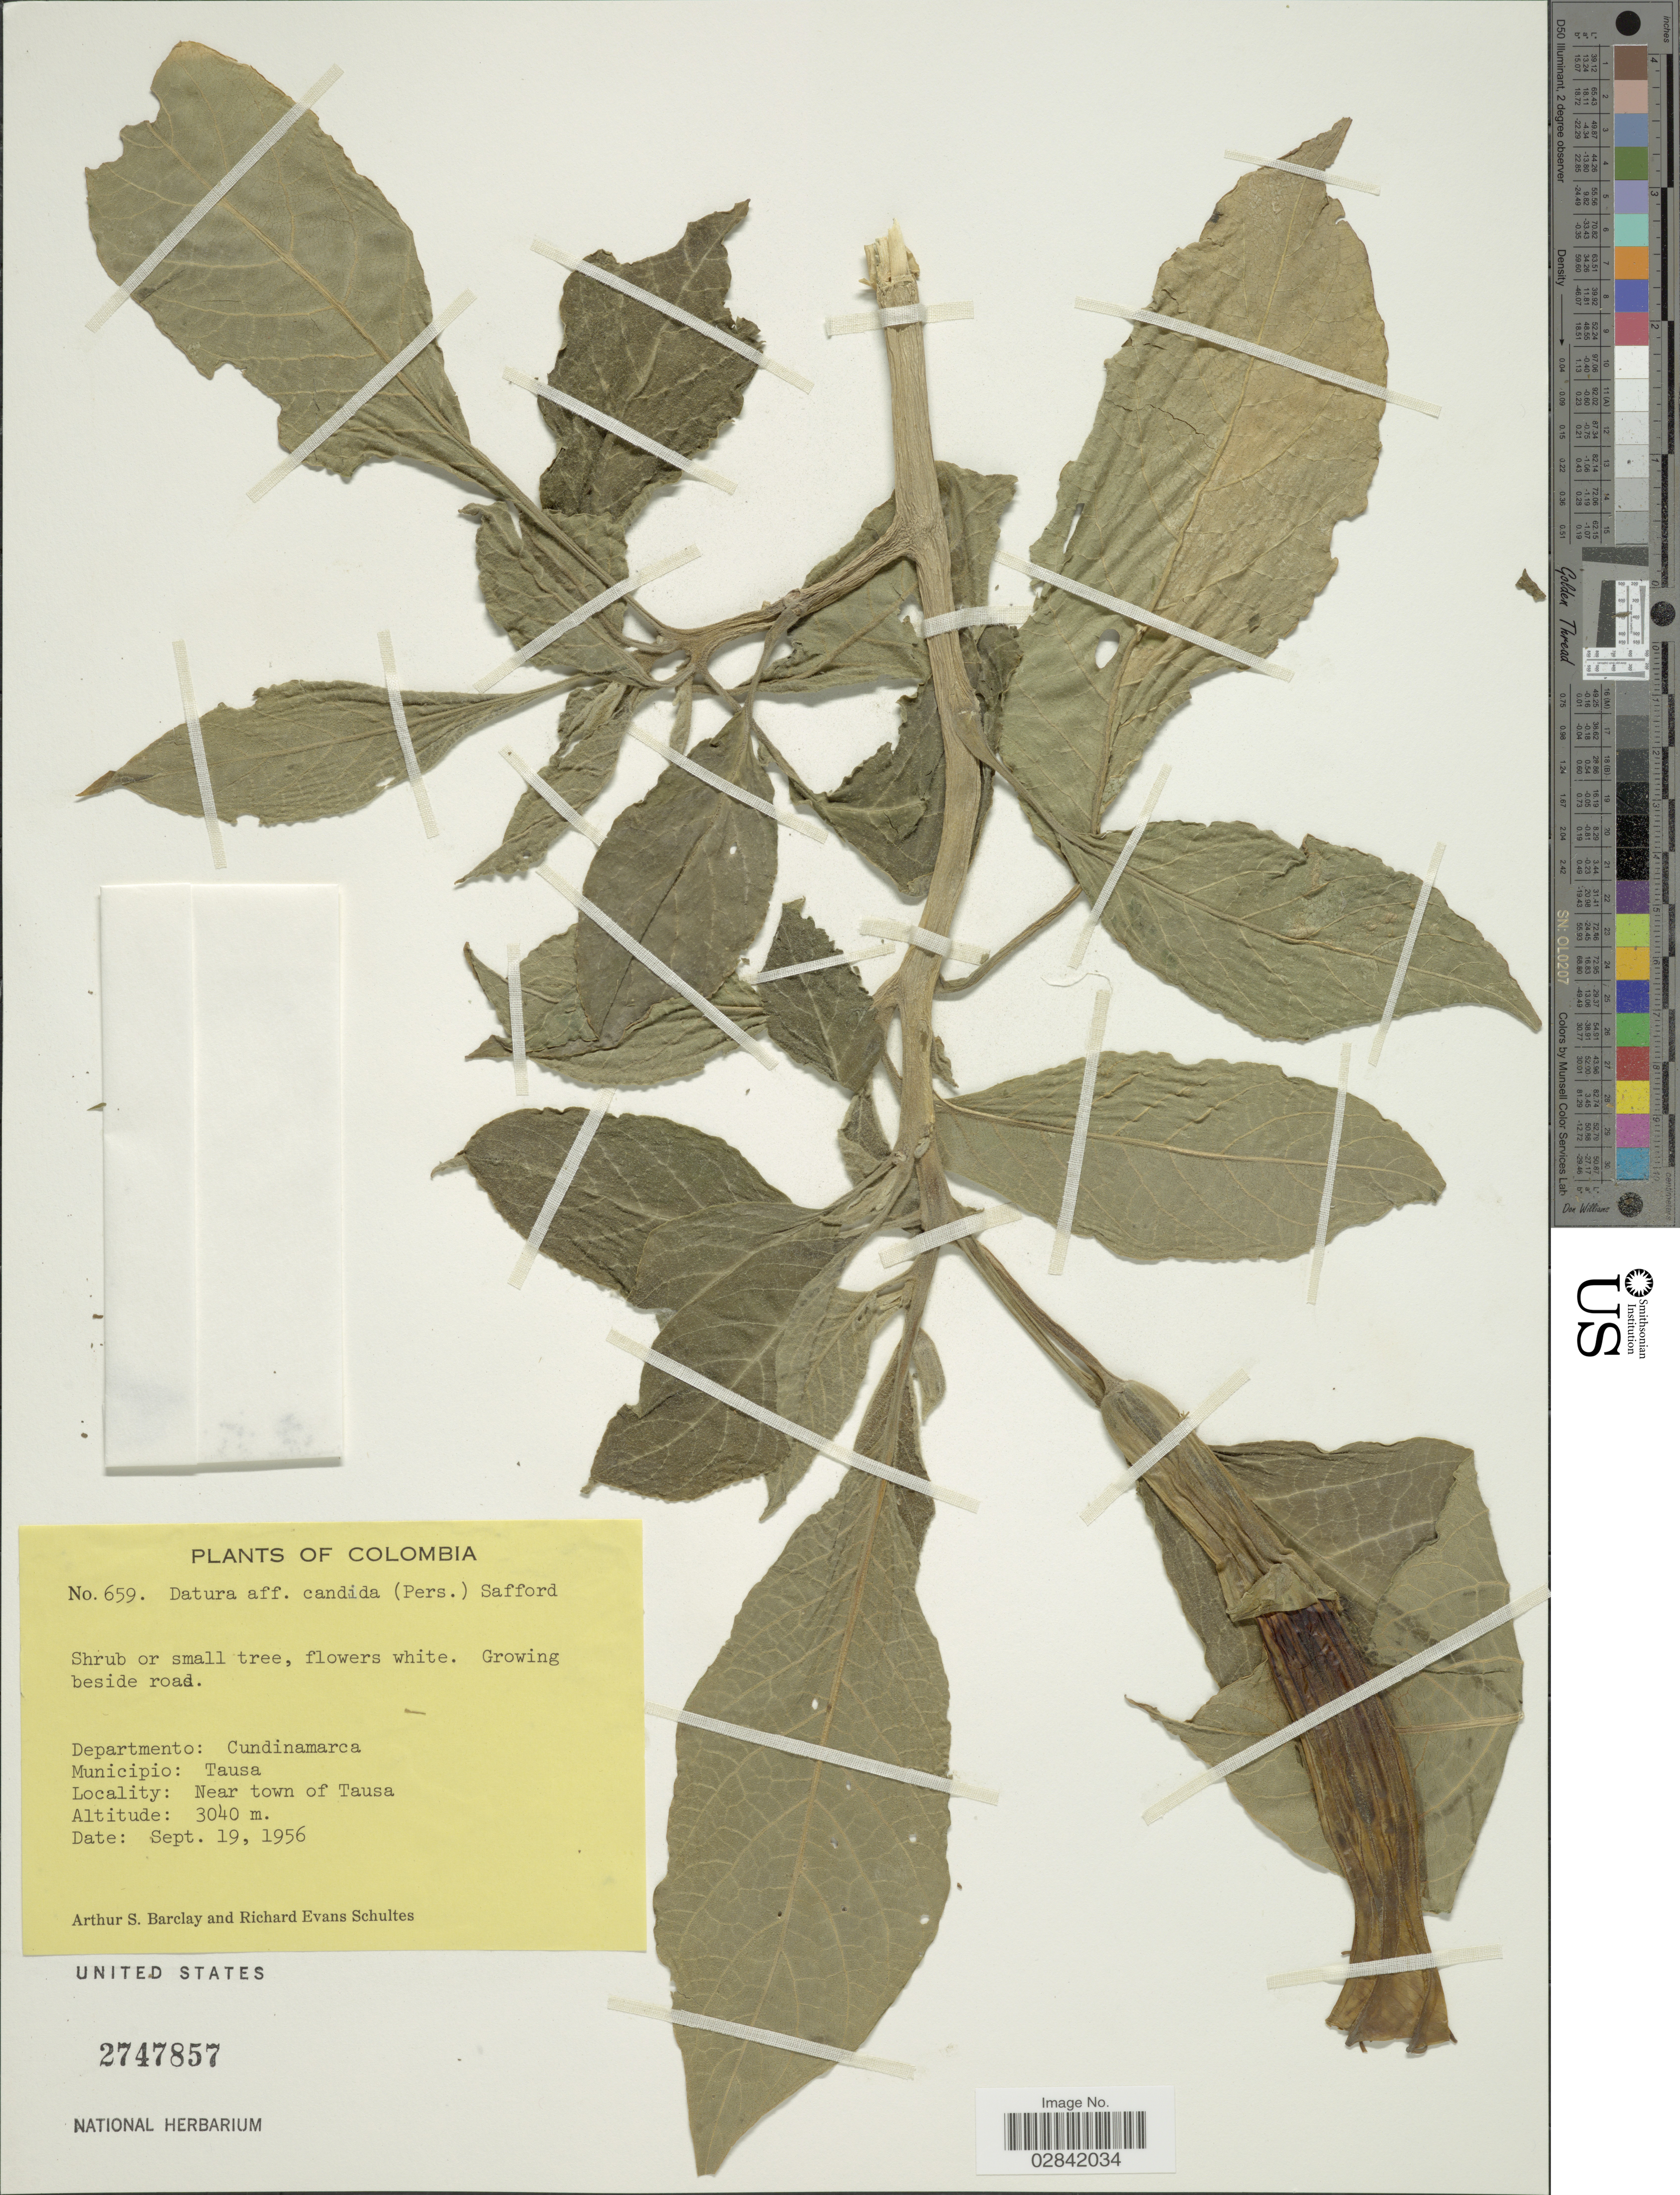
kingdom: Plantae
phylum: Tracheophyta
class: Magnoliopsida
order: Solanales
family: Solanaceae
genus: Brugmansia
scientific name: Brugmansia x candida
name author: Pers.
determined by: (US) Smithsonian Institution - National Museum of Natural History - Department of Botany (UNITED STATES)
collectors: A. S. Barclay & R. E. Schultes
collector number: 659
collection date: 1956-09-19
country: Colombia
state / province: Cundinamarca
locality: Departmento: Cundinamarca, Municipio: Tausa, near town of Tausa.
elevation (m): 3040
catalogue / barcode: US 2747857